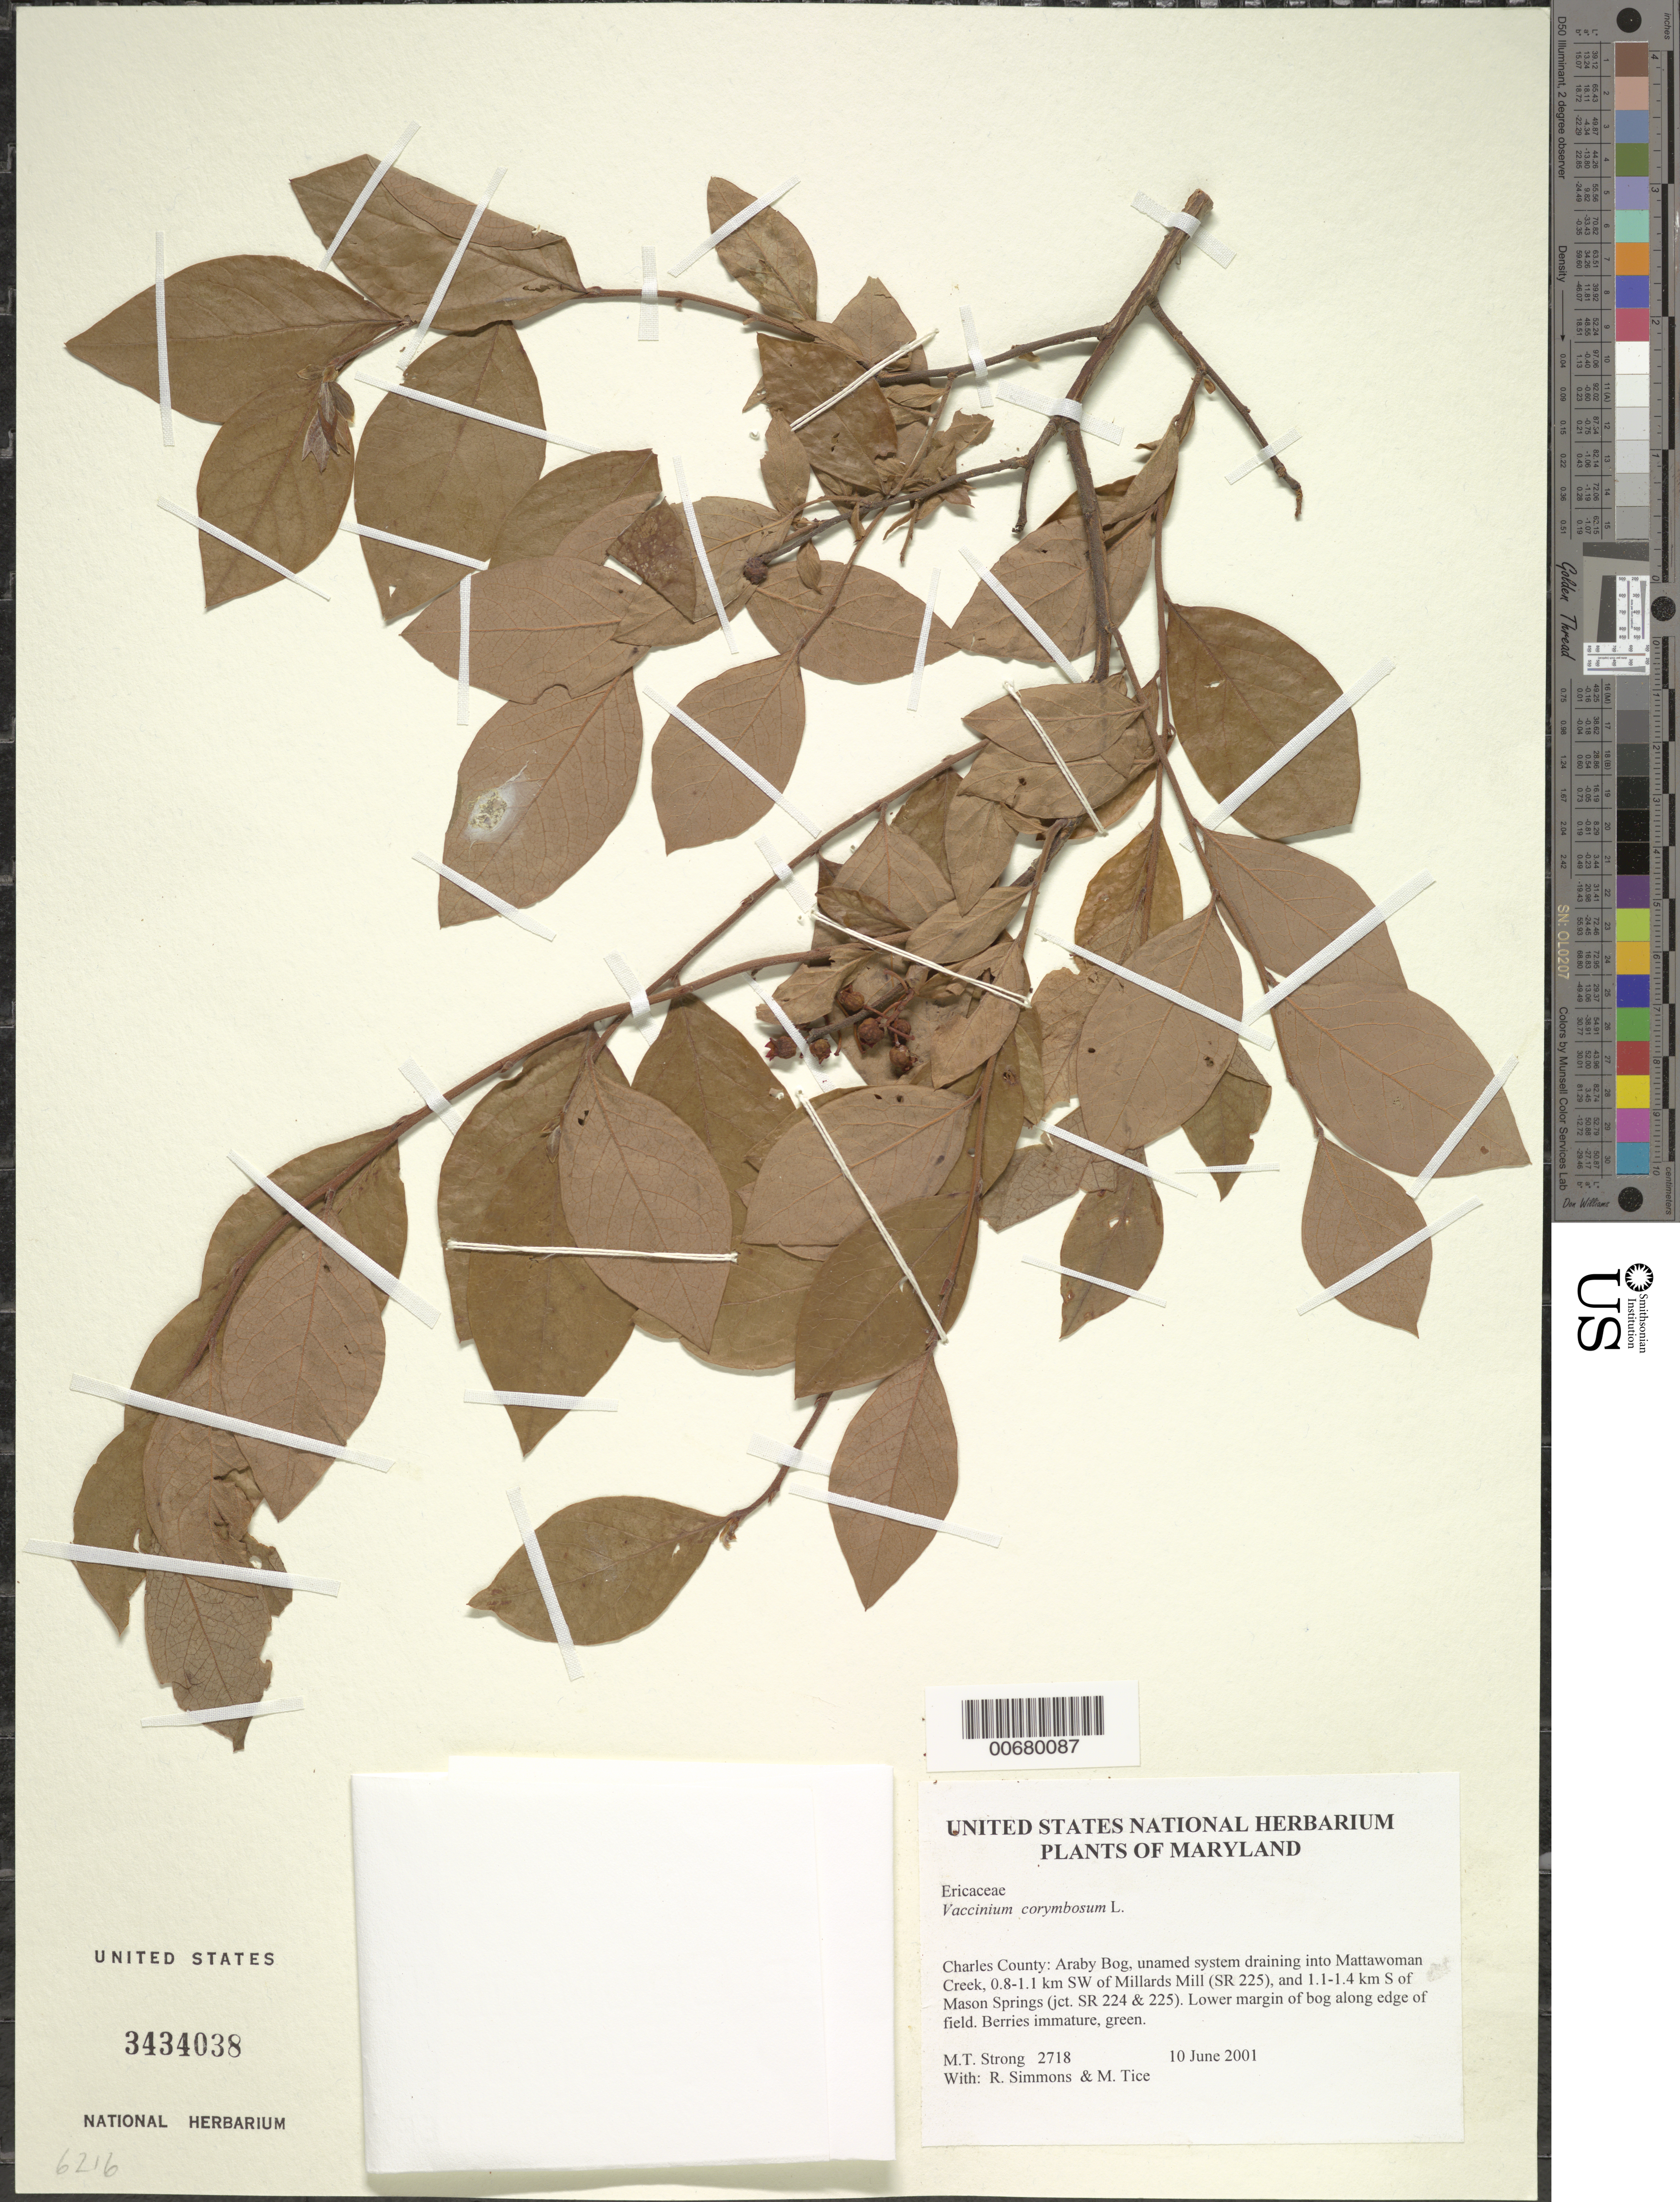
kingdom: Plantae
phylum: Tracheophyta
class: Magnoliopsida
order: Ericales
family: Ericaceae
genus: Vaccinium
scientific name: Vaccinium corymbosum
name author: L.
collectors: M. T. Strong, R. Simmons & M. Tice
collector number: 2718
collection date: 2001-06-10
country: United States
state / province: Maryland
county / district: Charles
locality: Charles County: Araby bog, unamed system draining into Mattawoman Creek, 0.8-1.1 km SW of Millards Mill (SR 225), and 1.1-1.4 km S of Mason Springs (jct. SR 224 & 225).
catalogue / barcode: US 3434038